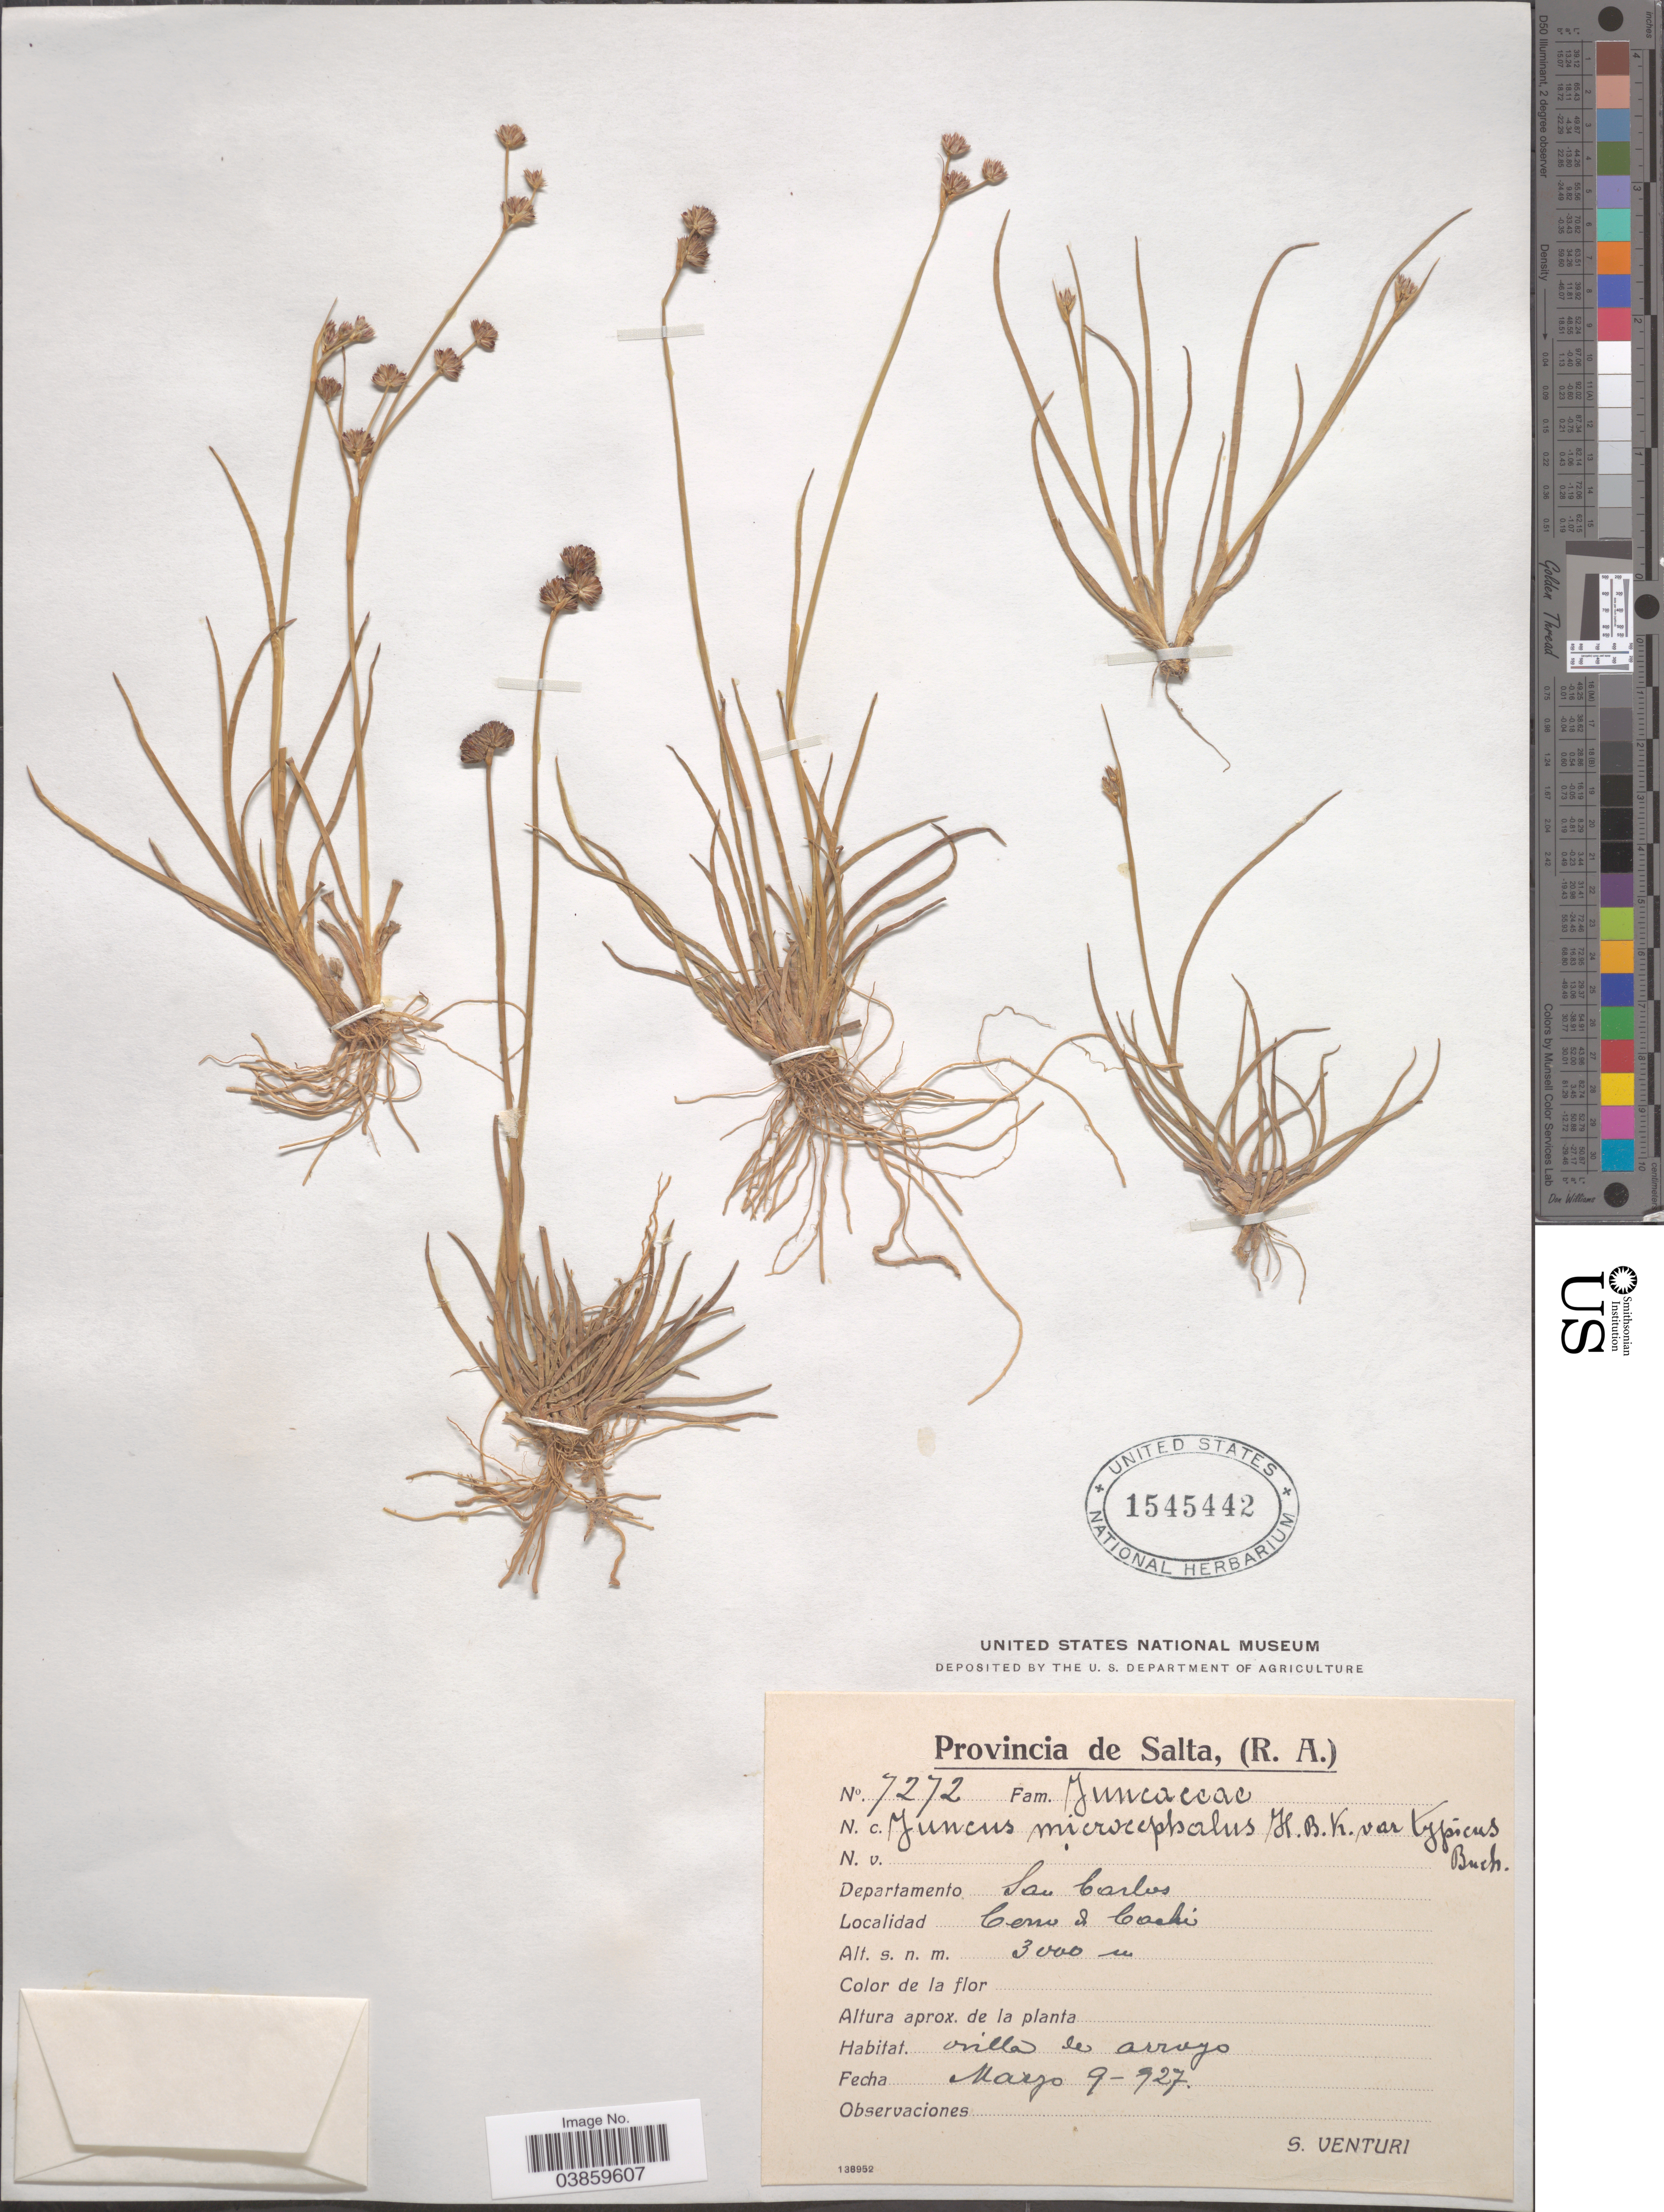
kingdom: Plantae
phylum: Tracheophyta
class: Liliopsida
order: Poales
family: Juncaceae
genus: Juncus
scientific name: Juncus microcephalus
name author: Kunth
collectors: S. Venturi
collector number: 7272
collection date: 1927-03-09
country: Argentina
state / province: Salta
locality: Departamento San Carlos. Cerro de Cachi.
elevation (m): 3000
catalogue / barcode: US 1545442